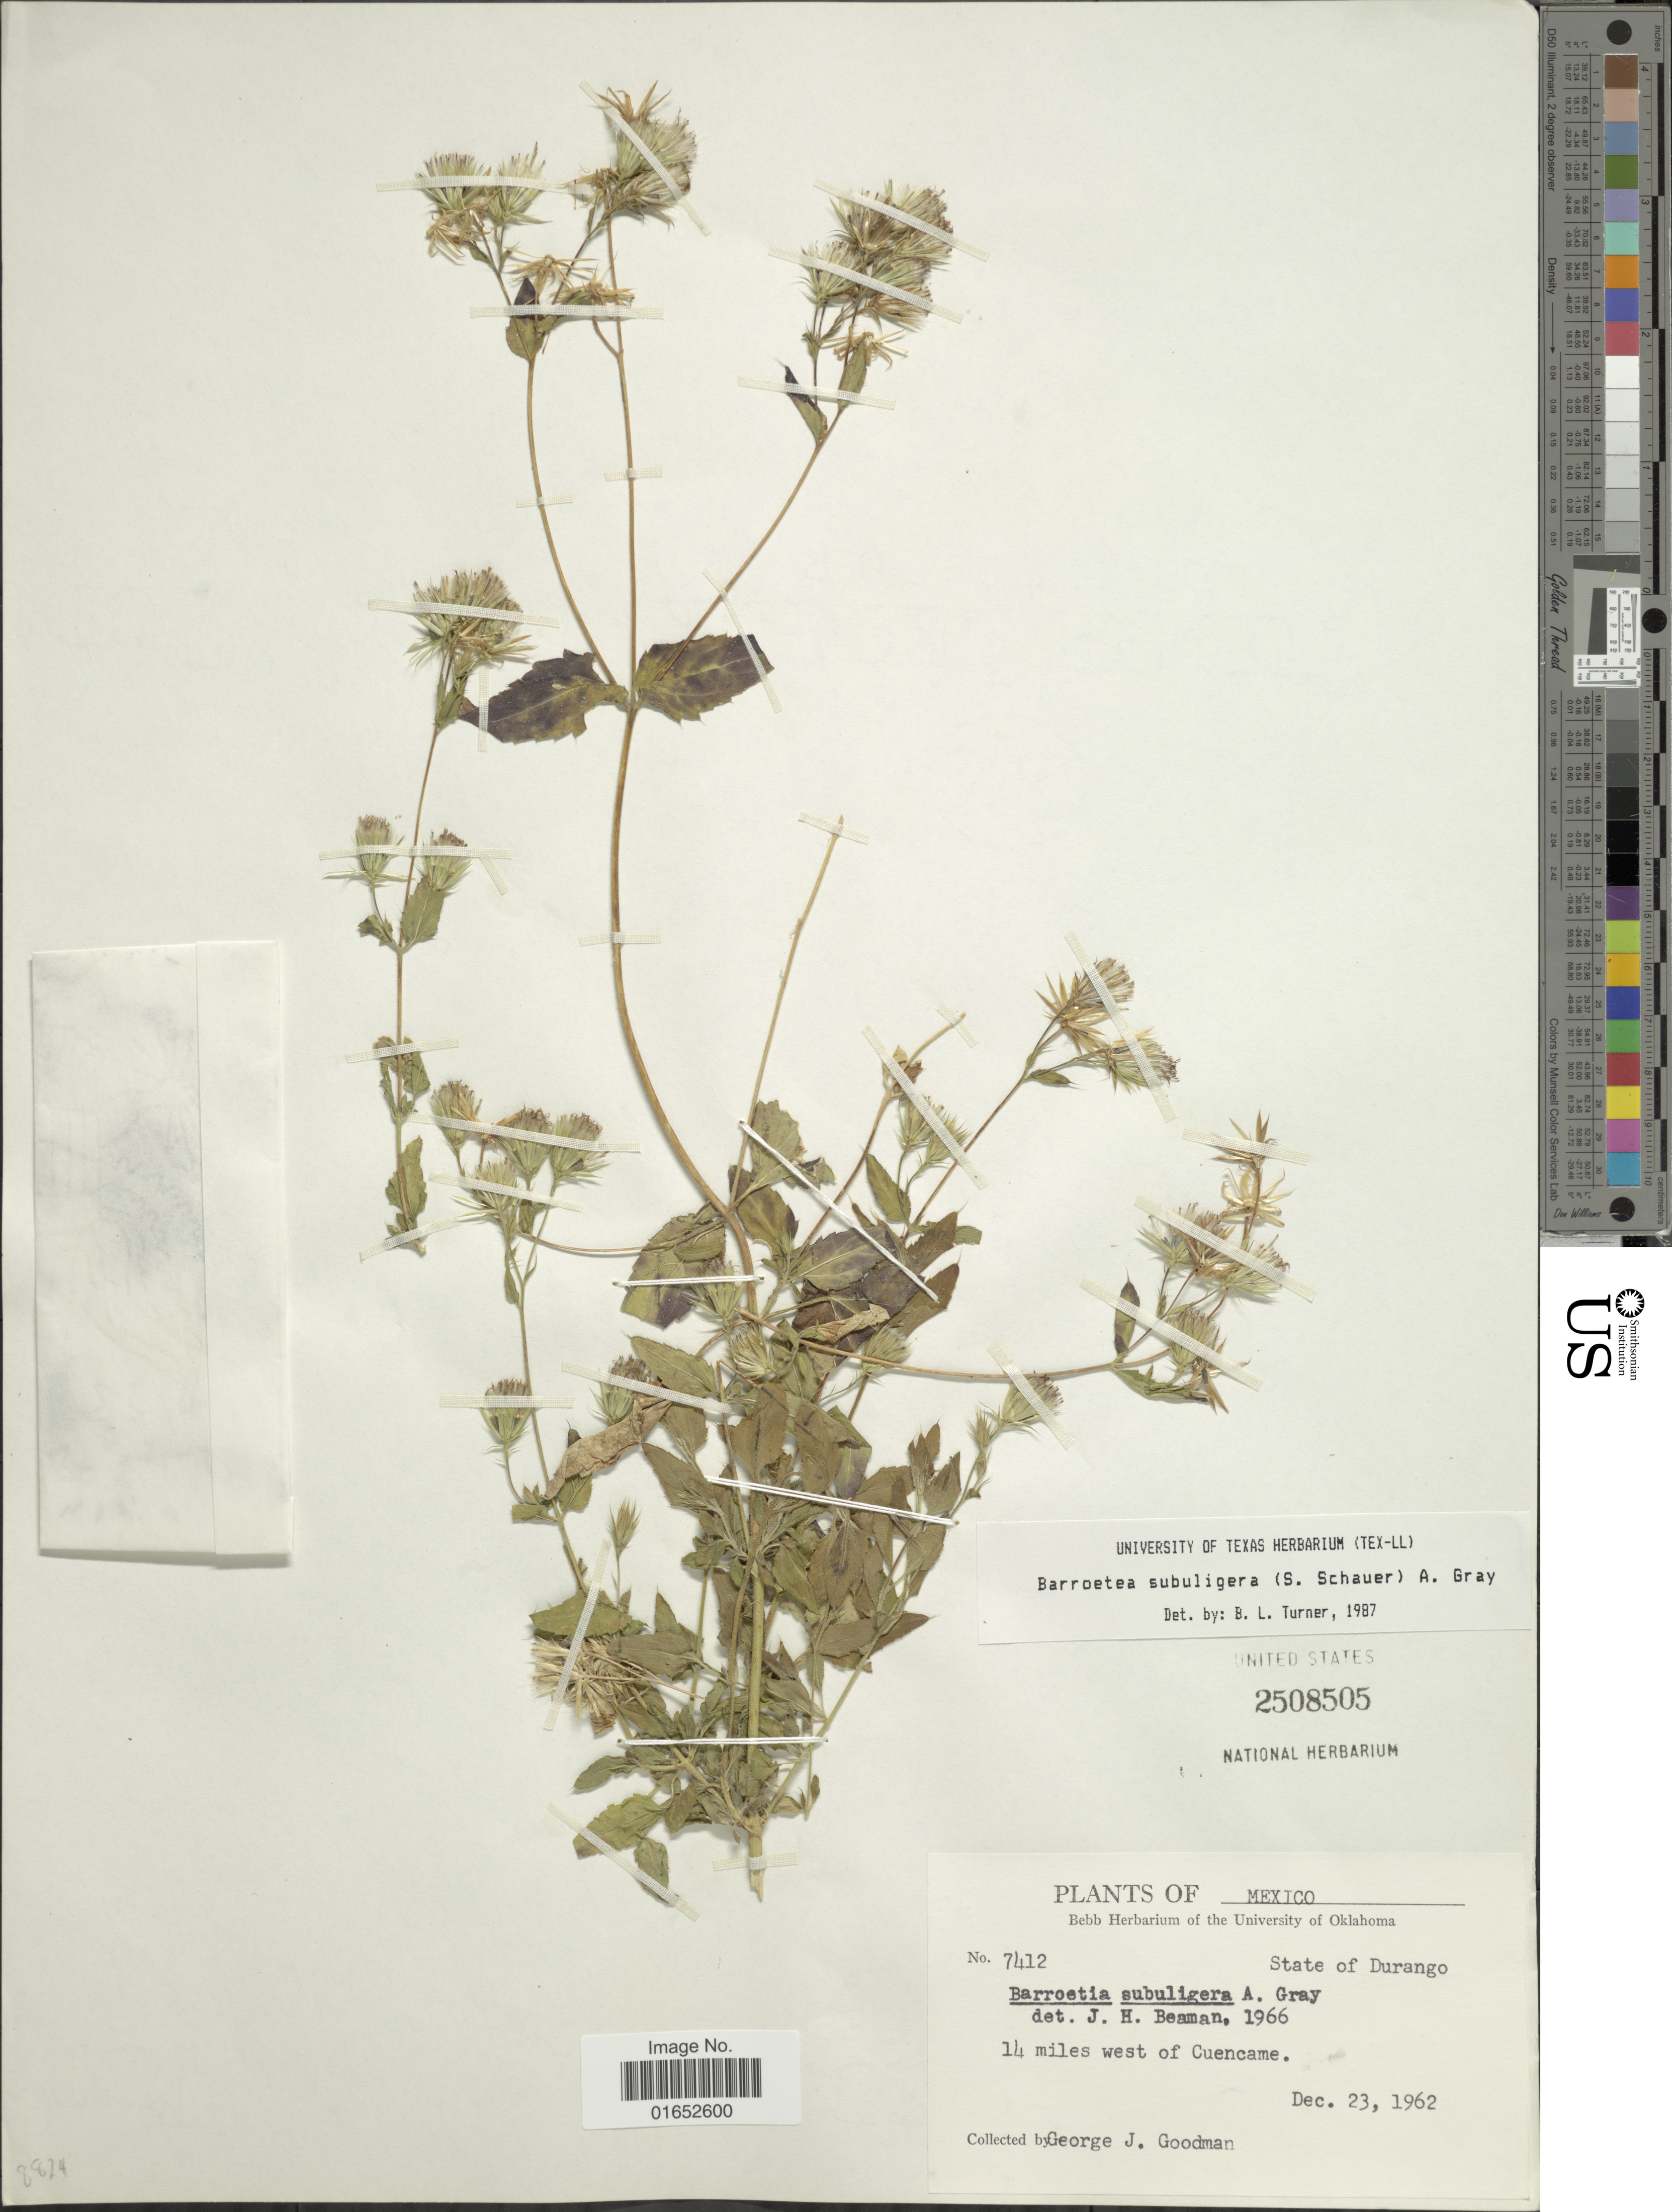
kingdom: Plantae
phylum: Tracheophyta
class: Magnoliopsida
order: Asterales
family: Asteraceae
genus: Barroetea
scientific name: Barroetea subuligera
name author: (S. Schauer) A. Gray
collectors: G. J. Goodman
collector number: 7412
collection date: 1962-12-23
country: Mexico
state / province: Durango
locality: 14 miles west of Cuencame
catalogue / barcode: US 2508505